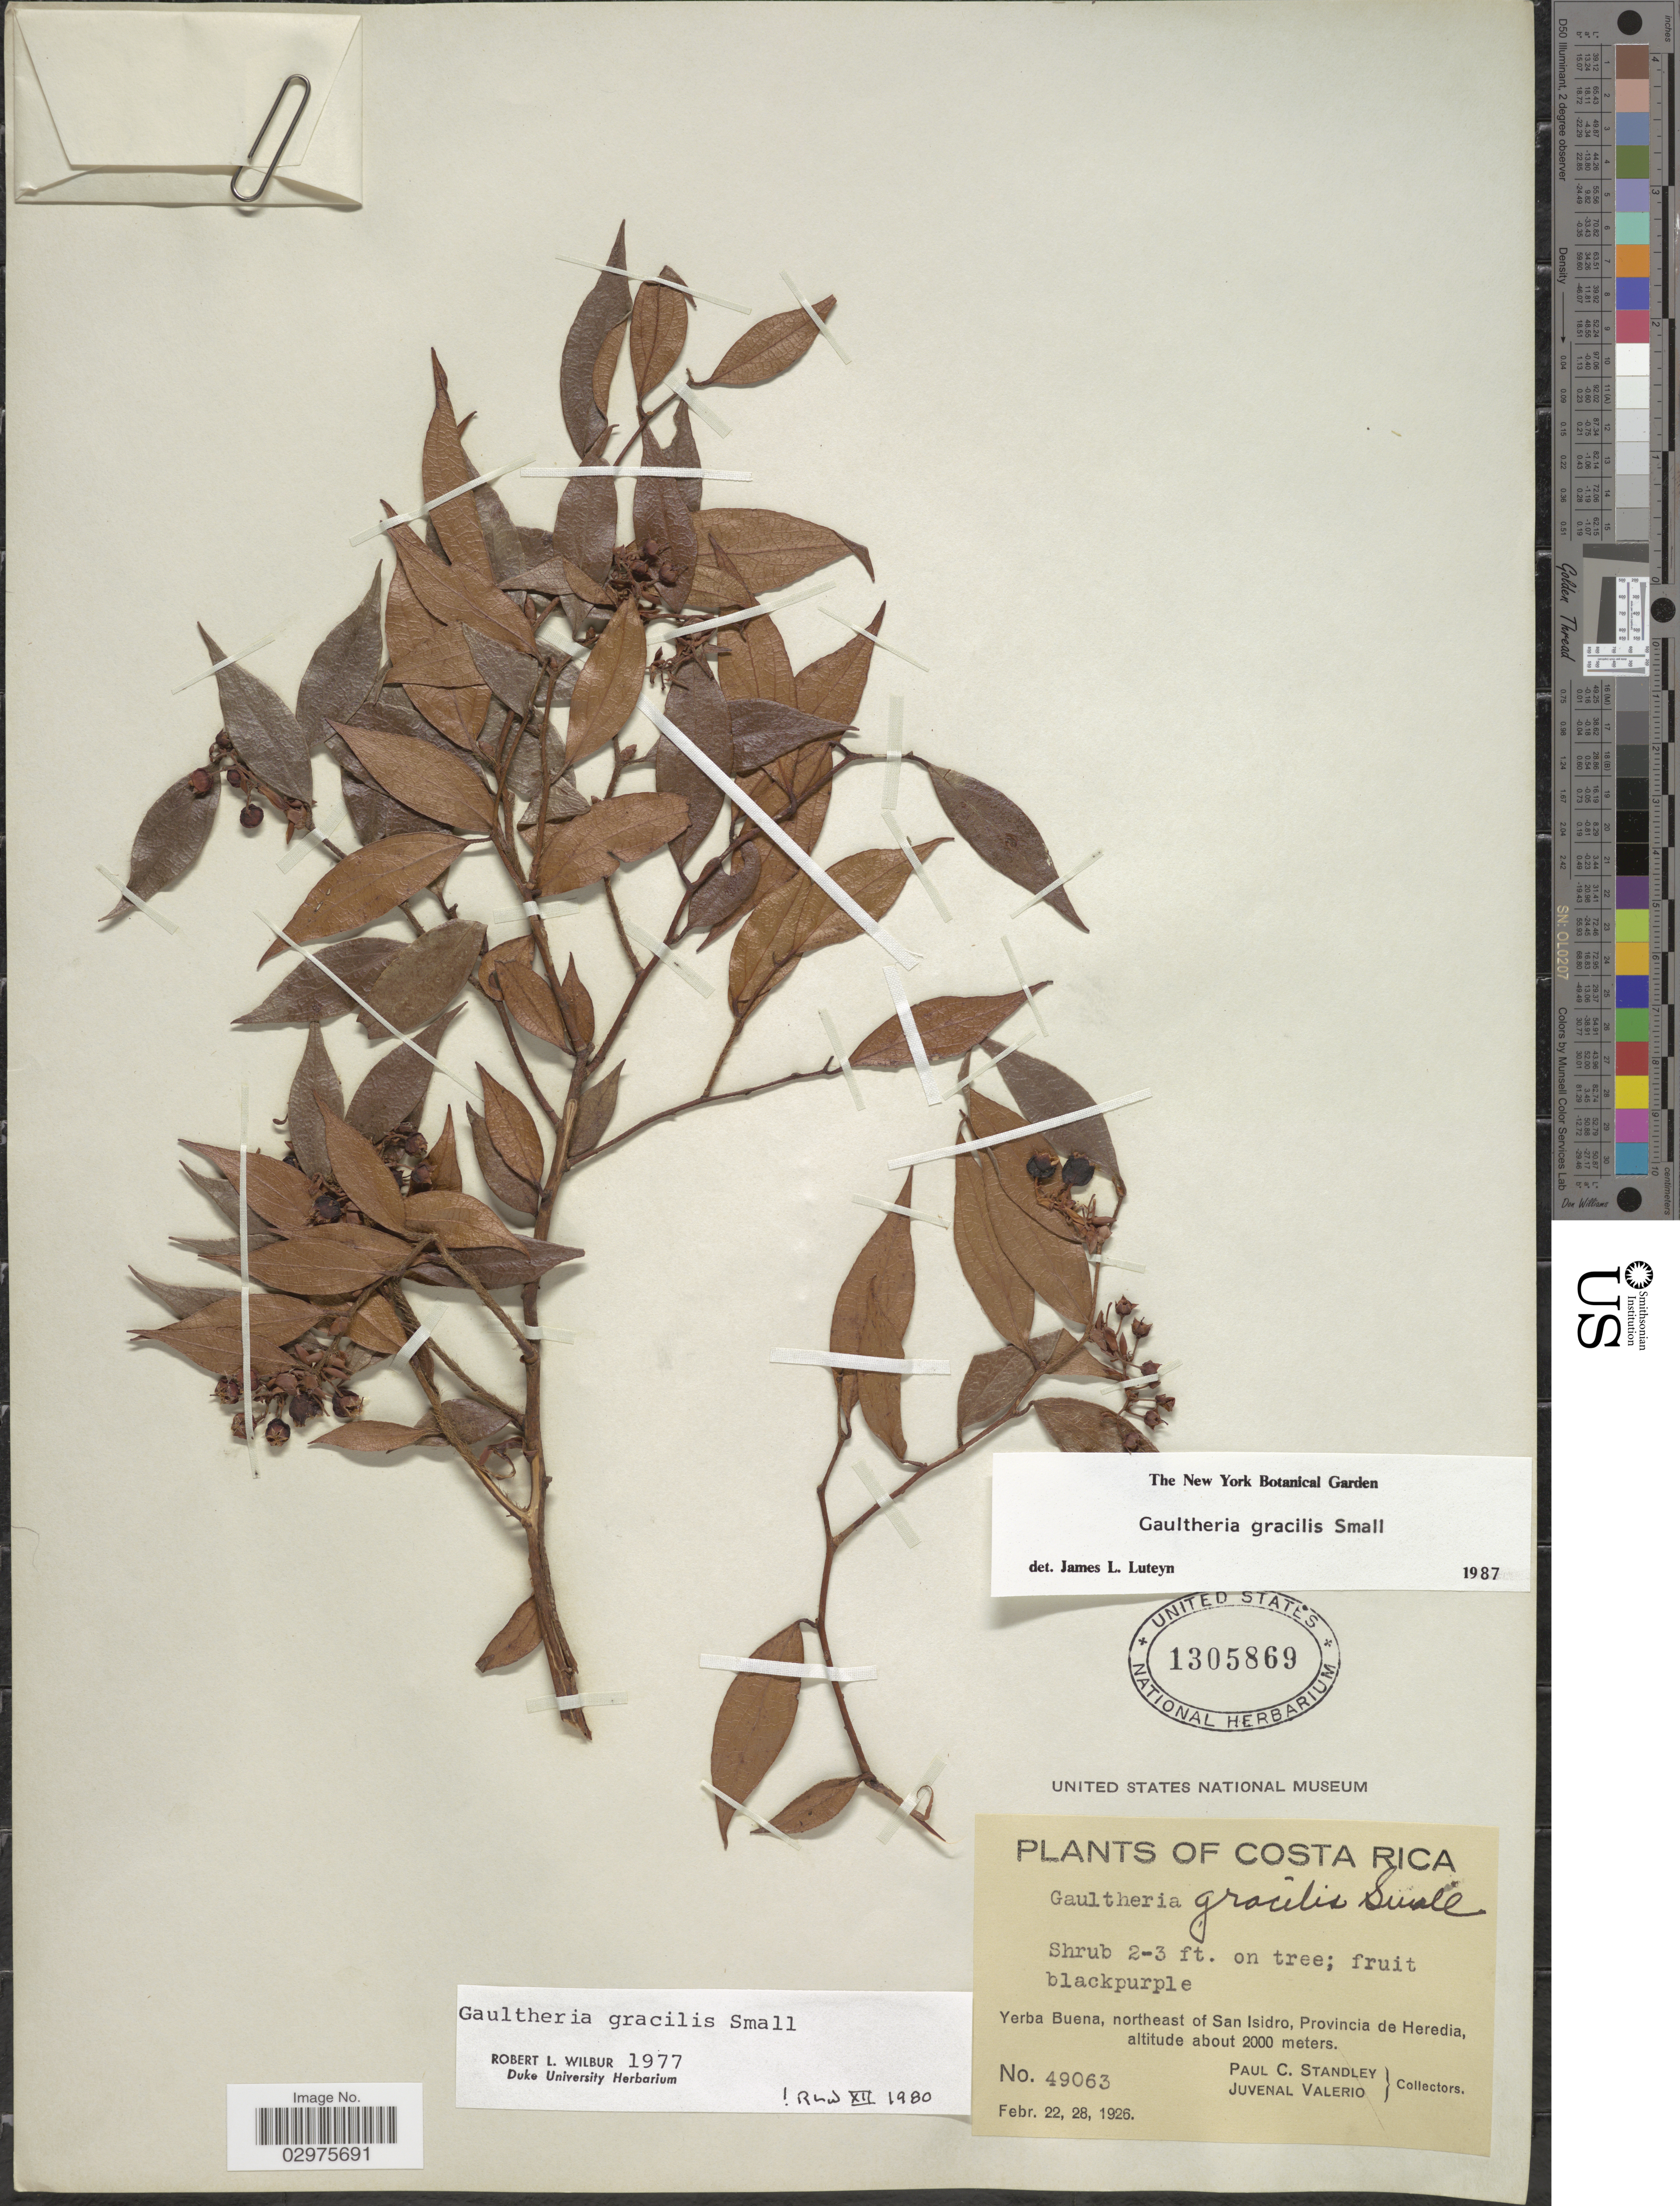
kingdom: Plantae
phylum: Tracheophyta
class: Magnoliopsida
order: Ericales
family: Ericaceae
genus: Gaultheria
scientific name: Gaultheria gracilis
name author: Small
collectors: P. C. Standley & J. Valerio R.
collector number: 49063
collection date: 1926-02-22/1926-02-28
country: Costa Rica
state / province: Heredia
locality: Yerba Buena, northeast of San Isidro.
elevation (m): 2000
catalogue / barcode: US 1505869